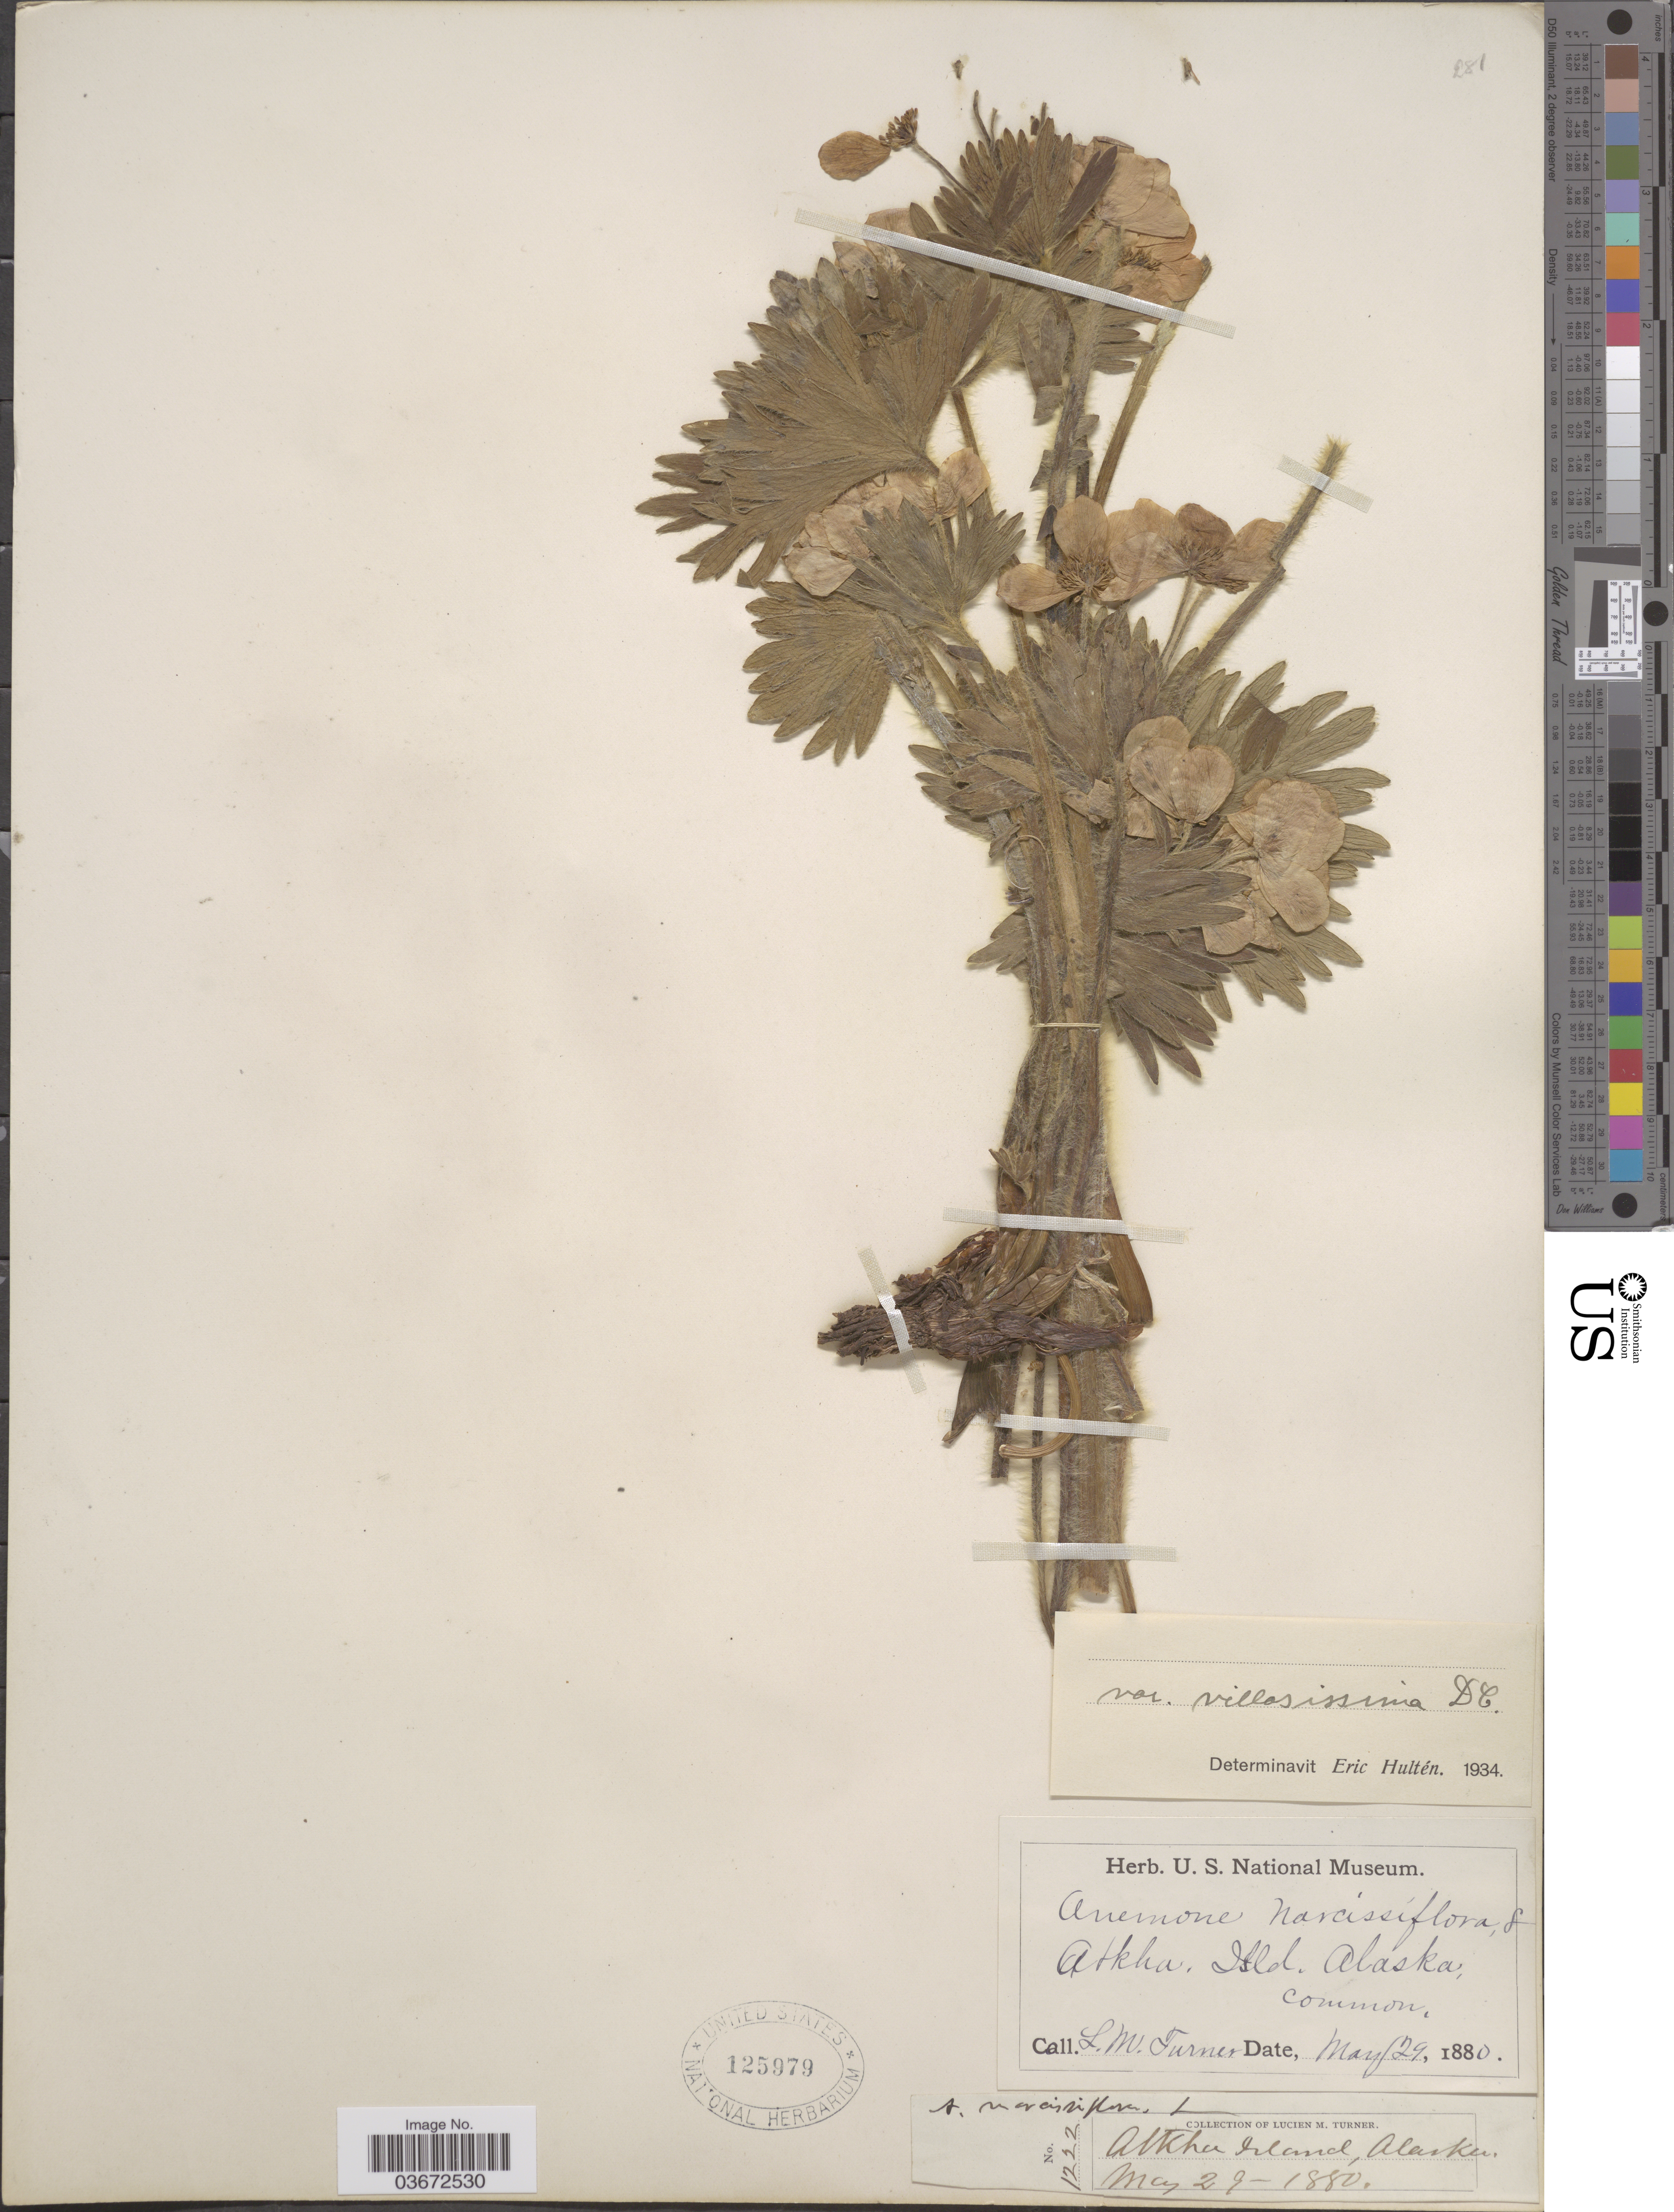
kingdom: Plantae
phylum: Tracheophyta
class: Magnoliopsida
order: Ranunculales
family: Ranunculaceae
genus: Anemone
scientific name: Anemone narcissiflora var. villosissima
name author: DC.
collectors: L. M. Turner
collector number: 1222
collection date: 1880-05-29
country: United States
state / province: Alaska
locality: Atka. Isld.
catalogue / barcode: US 125979